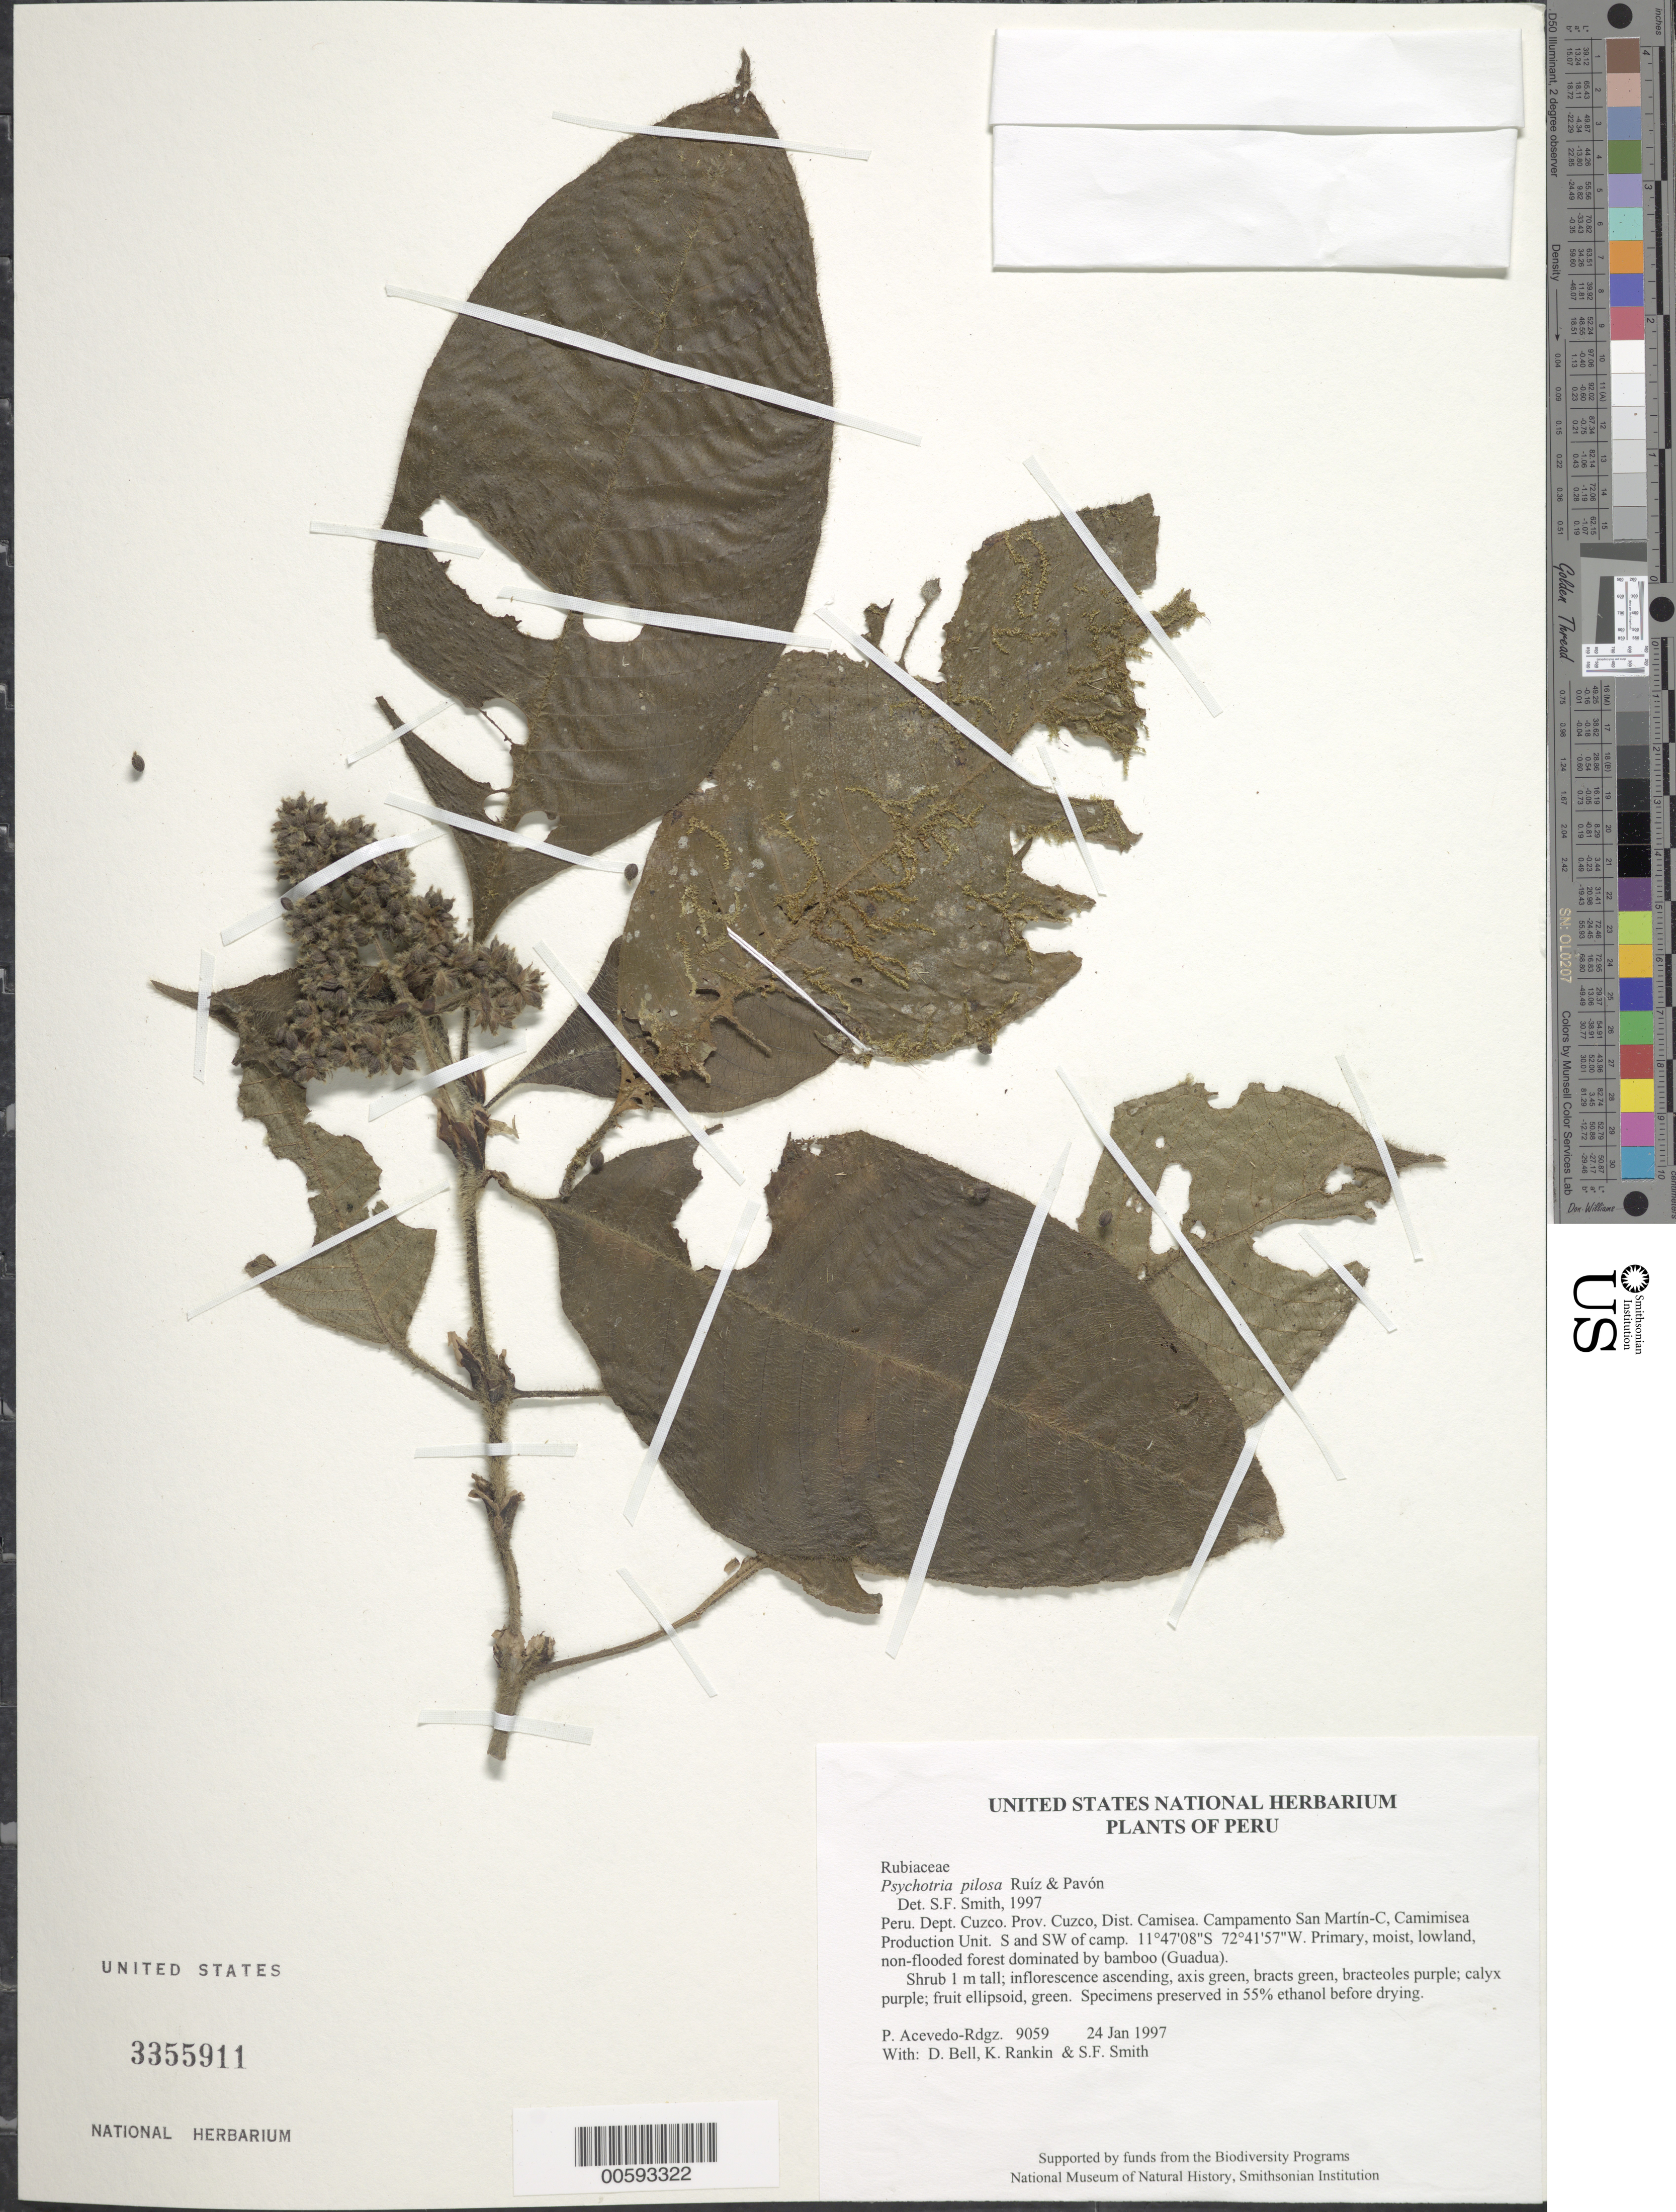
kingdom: Plantae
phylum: Tracheophyta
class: Magnoliopsida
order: Gentianales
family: Rubiaceae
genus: Psychotria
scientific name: Psychotria pilosa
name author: Ruiz & Pav.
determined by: Smith, Stephen F., (US), NMNH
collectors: P. Acevedo-Rodr., D. A. Bell, K. B. Rankin & S.F. Smith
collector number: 9059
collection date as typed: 24 Jan 1997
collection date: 1997-01-24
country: Peru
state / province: Cusco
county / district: Cusco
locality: Districto Camisea, Campamento San Martín-C, Camimisea Production Unit. S and SW of camp.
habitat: Primary, moist, lowland, non-flooded forest dominated by bamboo (Guadua).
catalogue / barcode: US 3355911